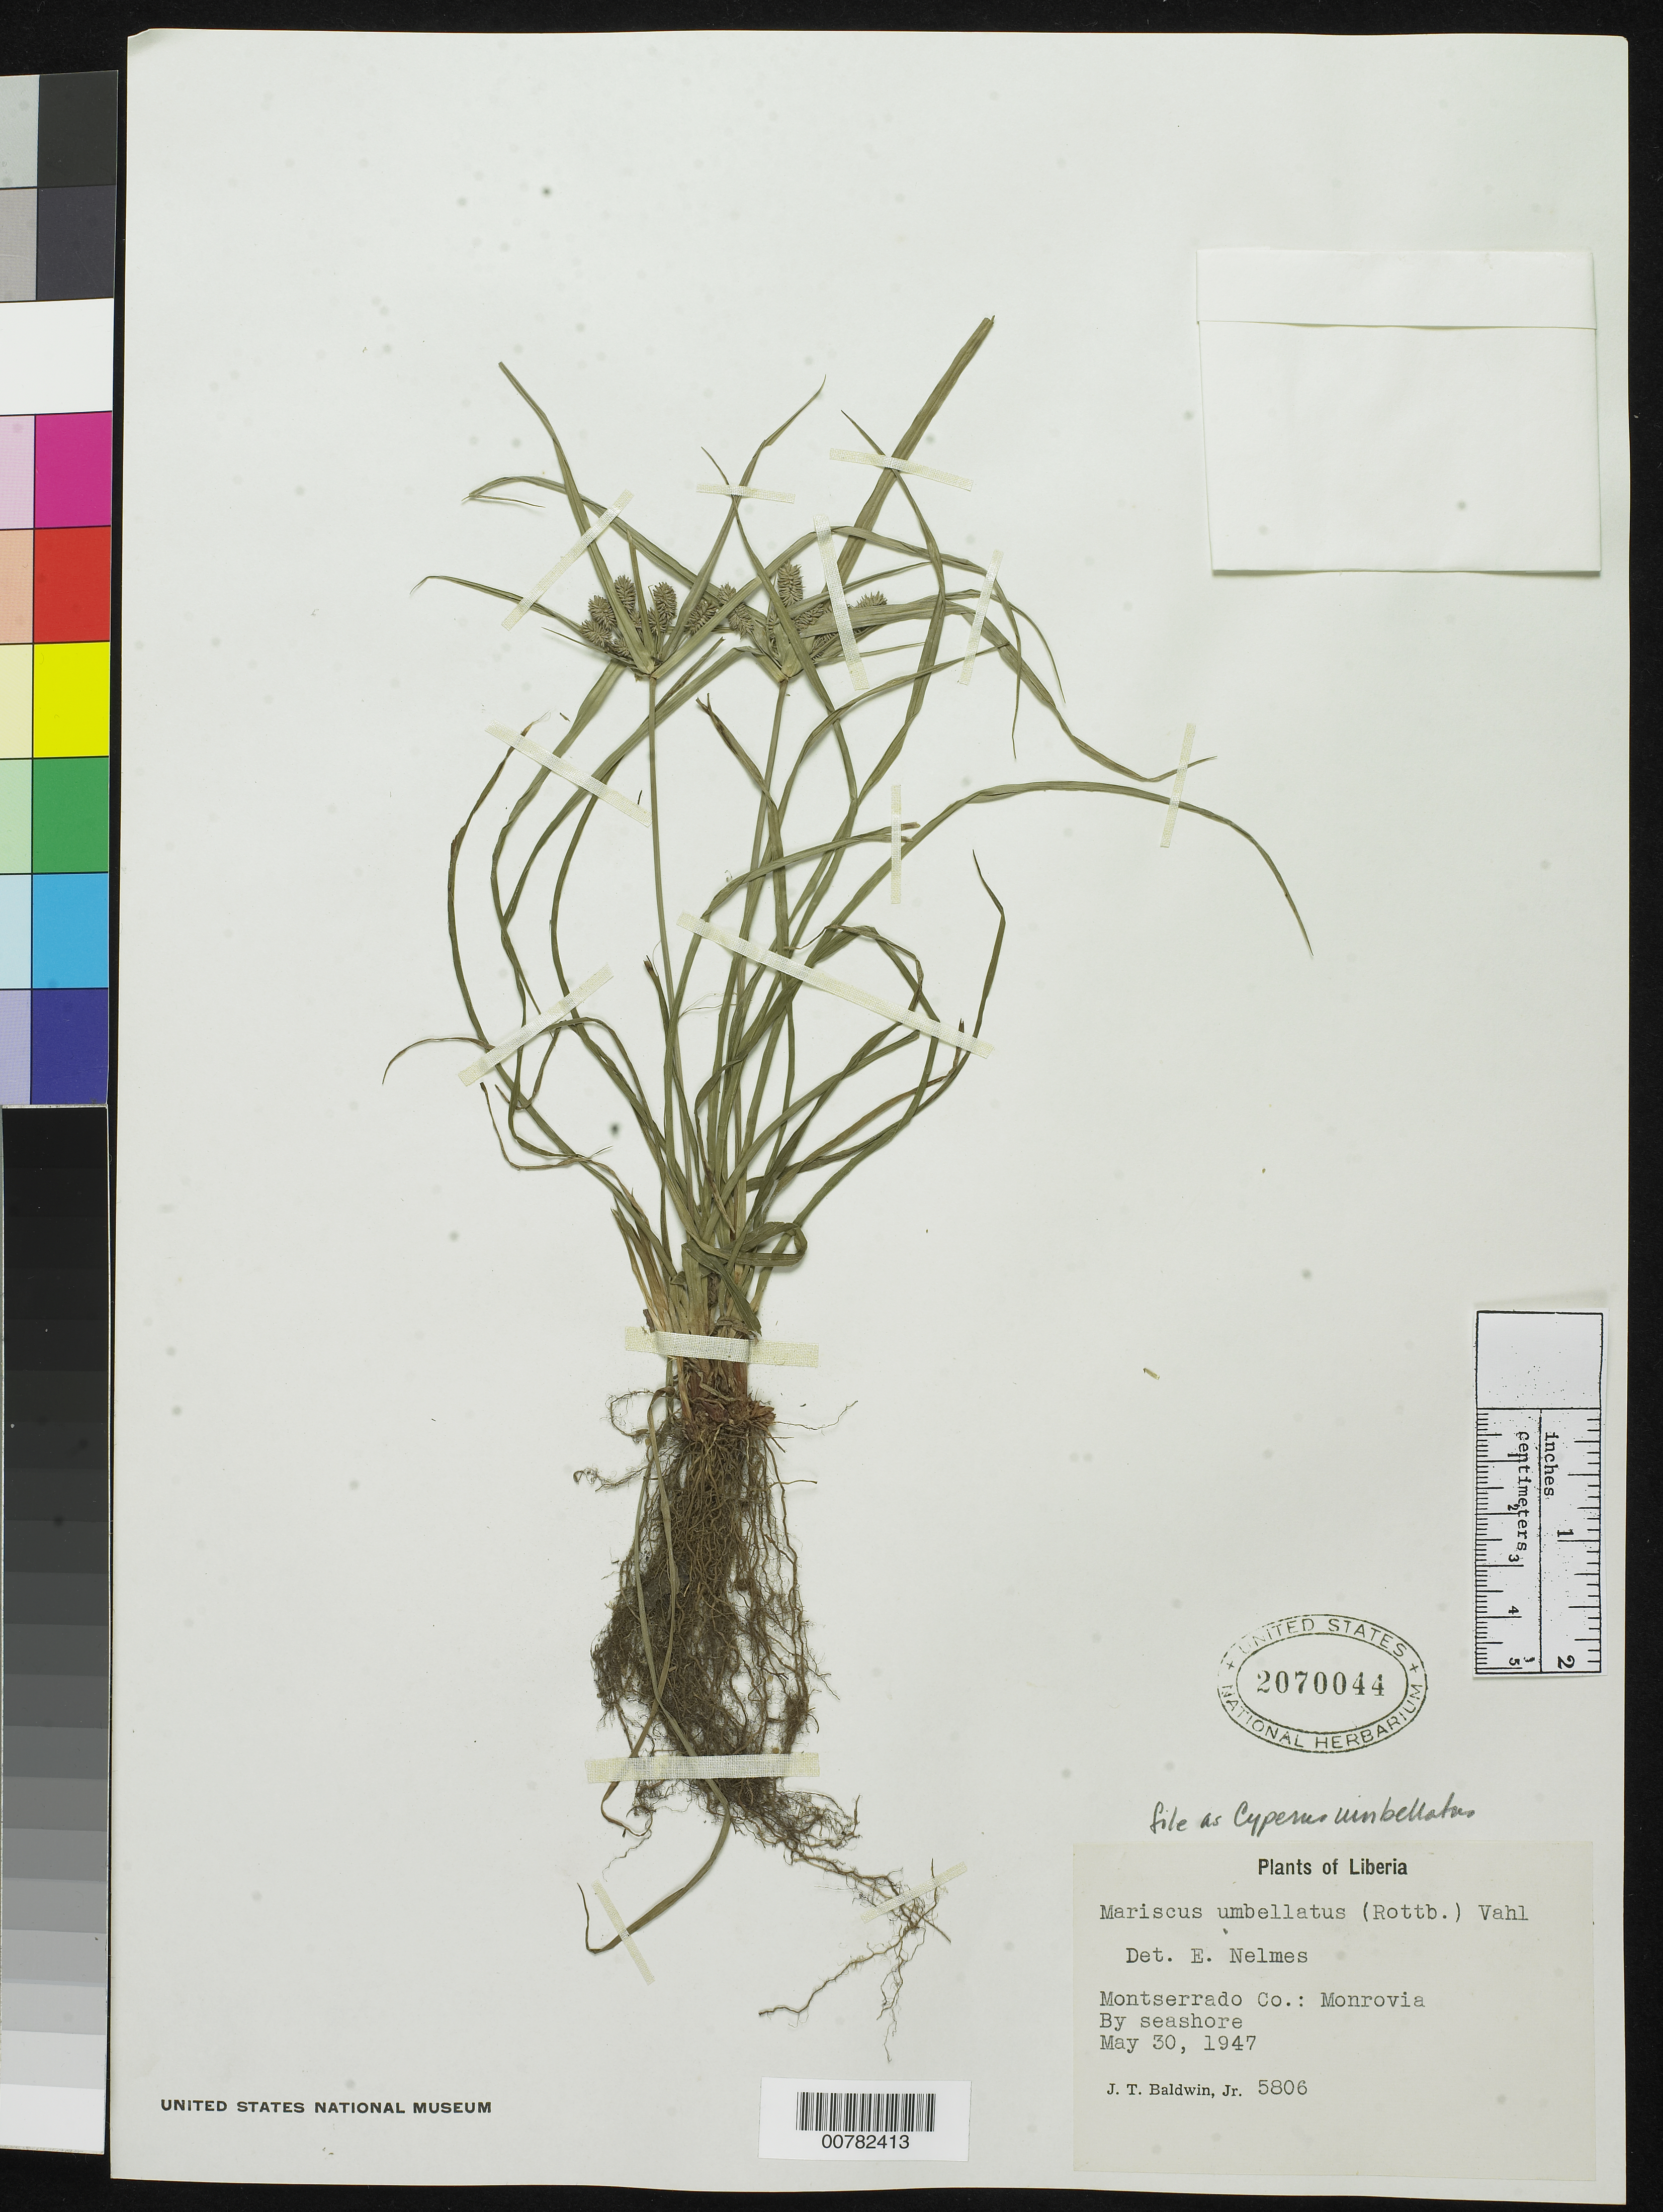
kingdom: Plantae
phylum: Tracheophyta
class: Liliopsida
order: Poales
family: Cyperaceae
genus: Cyperus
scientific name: Cyperus cyperoides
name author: (L.) Kuntze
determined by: Strong, Mark T., (BOT), Smithsonian Institution - National Museum of Natural History (UNITED STATES)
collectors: J. T. Baldwin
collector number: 5806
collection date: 1947-05-30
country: Liberia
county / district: Montserrado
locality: by seashore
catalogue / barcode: US 2070044